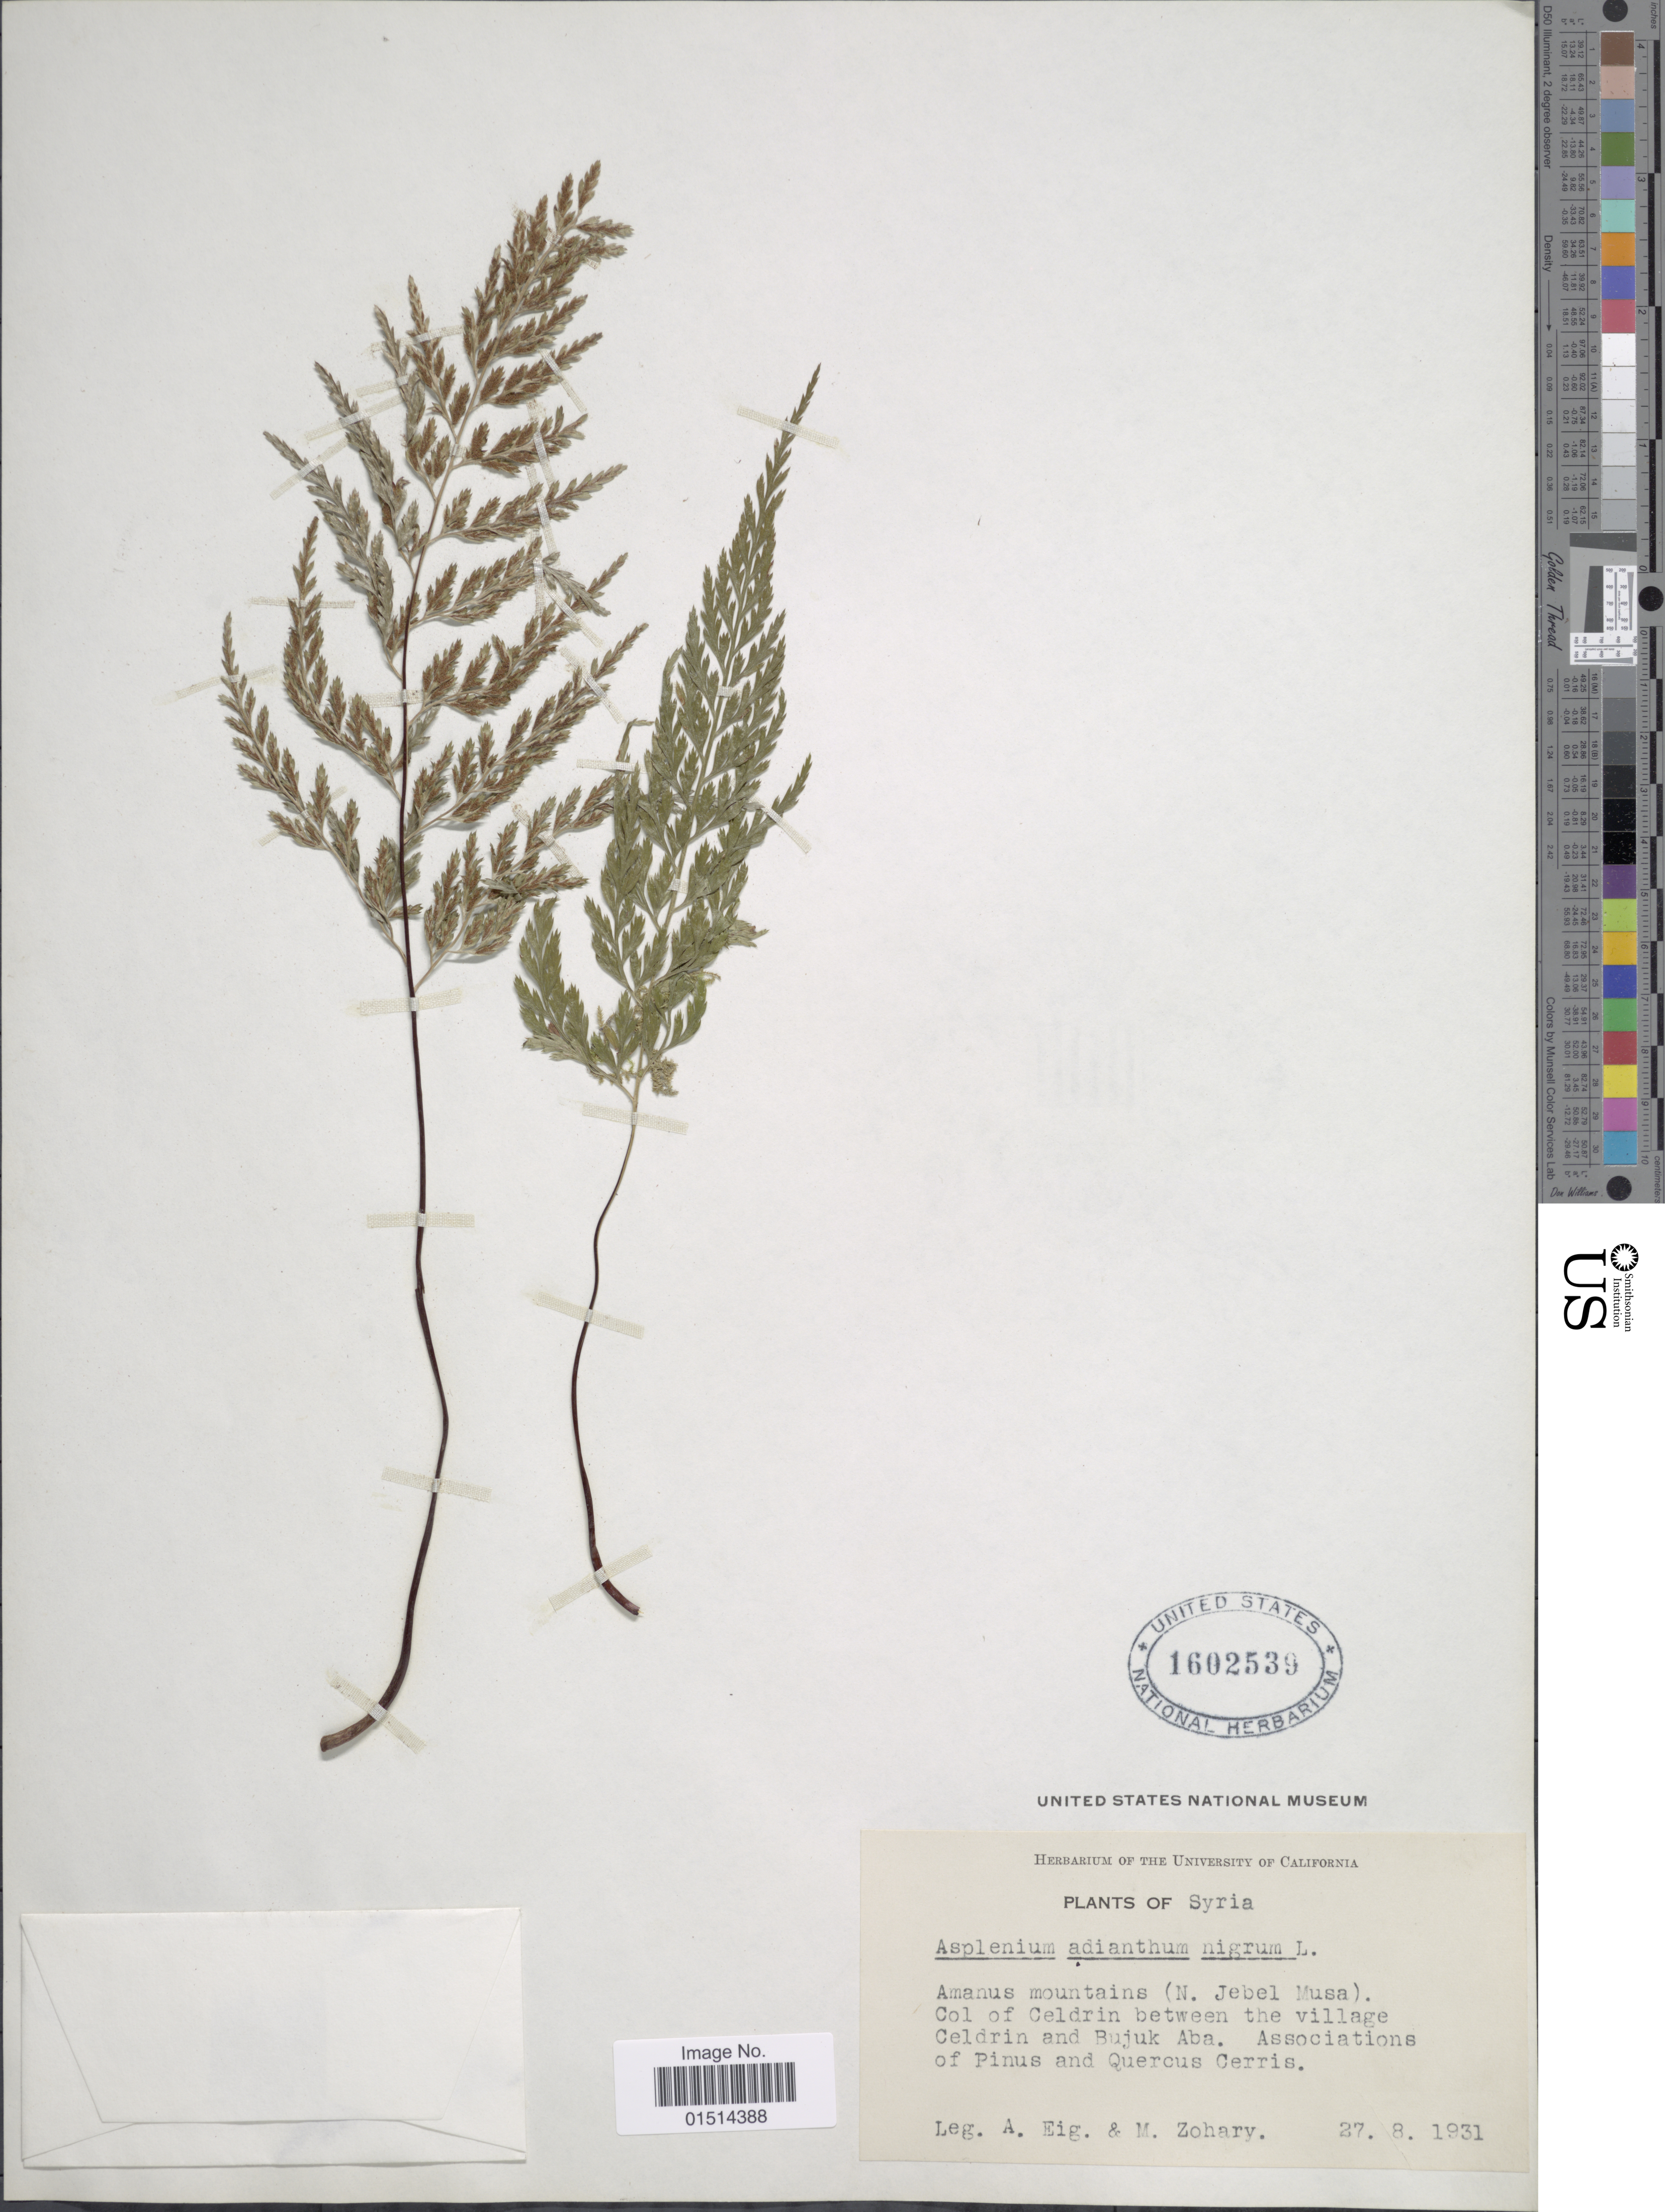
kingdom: Plantae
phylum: Tracheophyta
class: Polypodiopsida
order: Polypodiales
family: Aspleniaceae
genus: Asplenium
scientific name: Asplenium adiantum-nigrum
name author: L.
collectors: A. Eig & M. Zohary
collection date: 1931-08-27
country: Syria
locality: Syria, Amanus mountains (N. Jebel Musa), Col of Cedrin between the village Celdrin and Bujuk Aba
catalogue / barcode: US 1602539